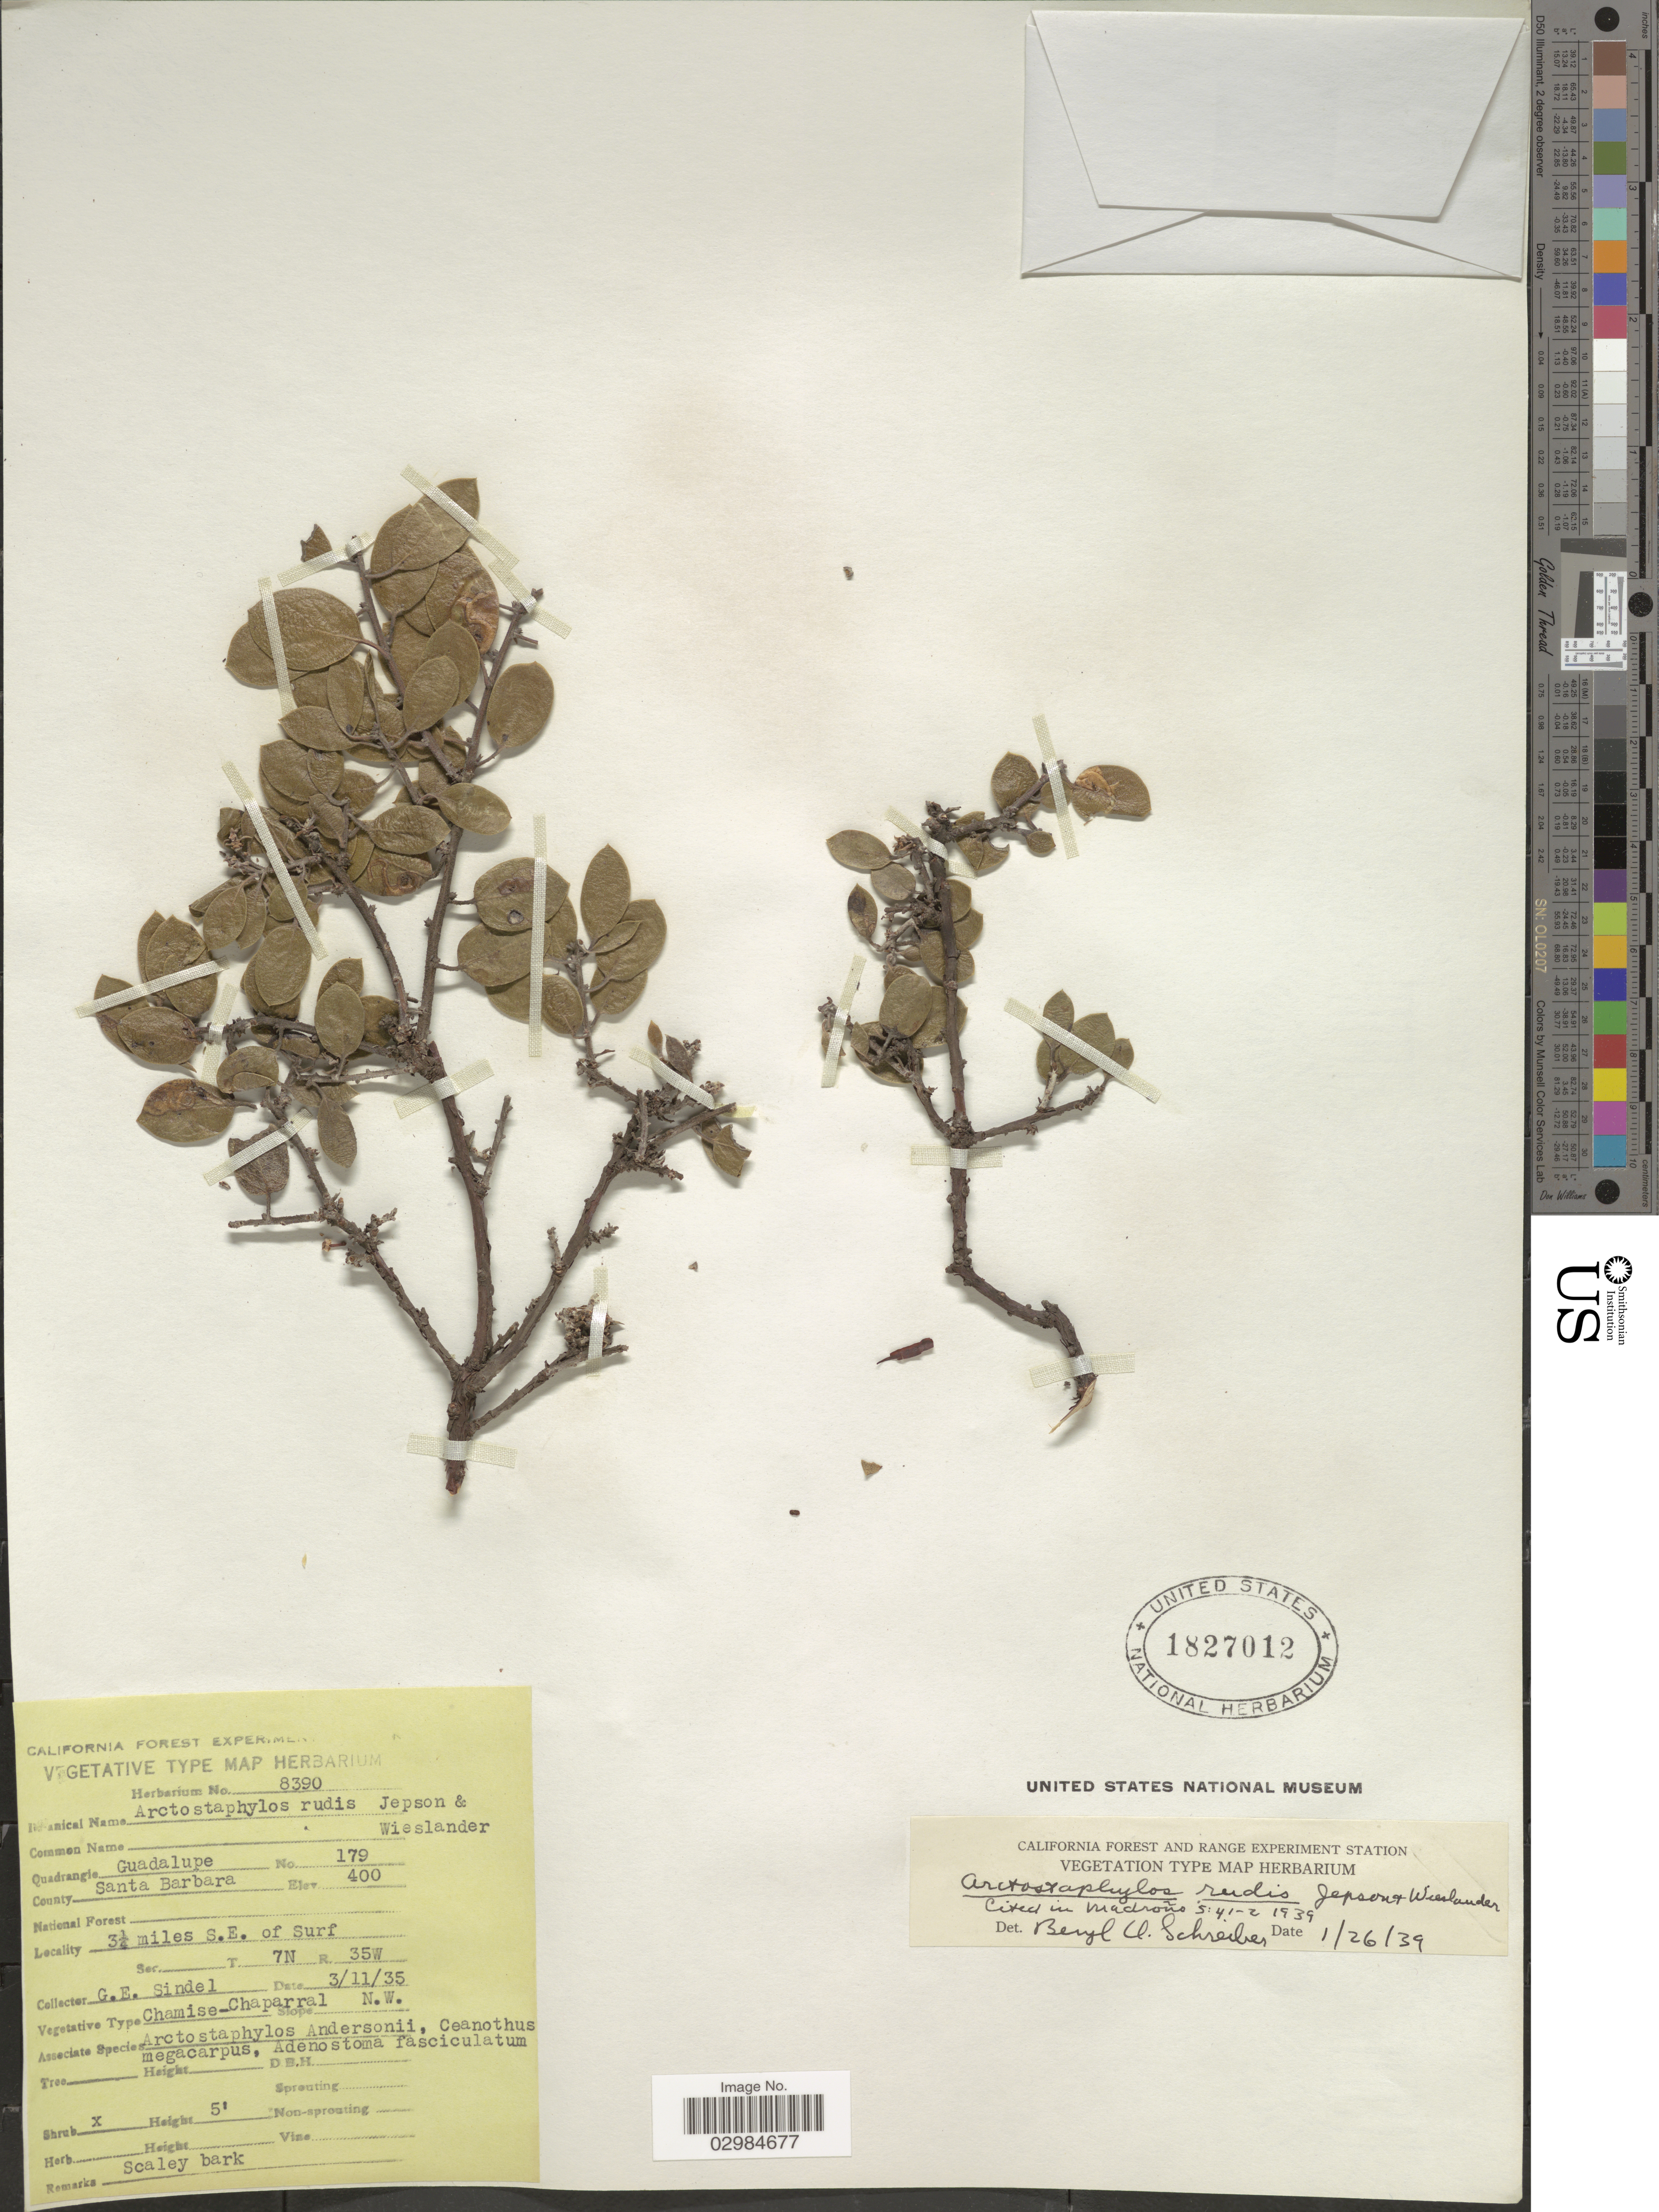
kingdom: Plantae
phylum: Tracheophyta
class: Magnoliopsida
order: Ericales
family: Ericaceae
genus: Arctostaphylos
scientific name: Arctostaphylos rudis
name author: Jeps. & Wiesl.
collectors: G. Sindel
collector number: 179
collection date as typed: Transcribed d/m/y: 11/3/35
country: United States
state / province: California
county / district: Santa Barbara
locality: Guadalupe. County Santa Barbara. 3¼ miles S.E. of Surf. T7N R35W.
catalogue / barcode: US 1827012